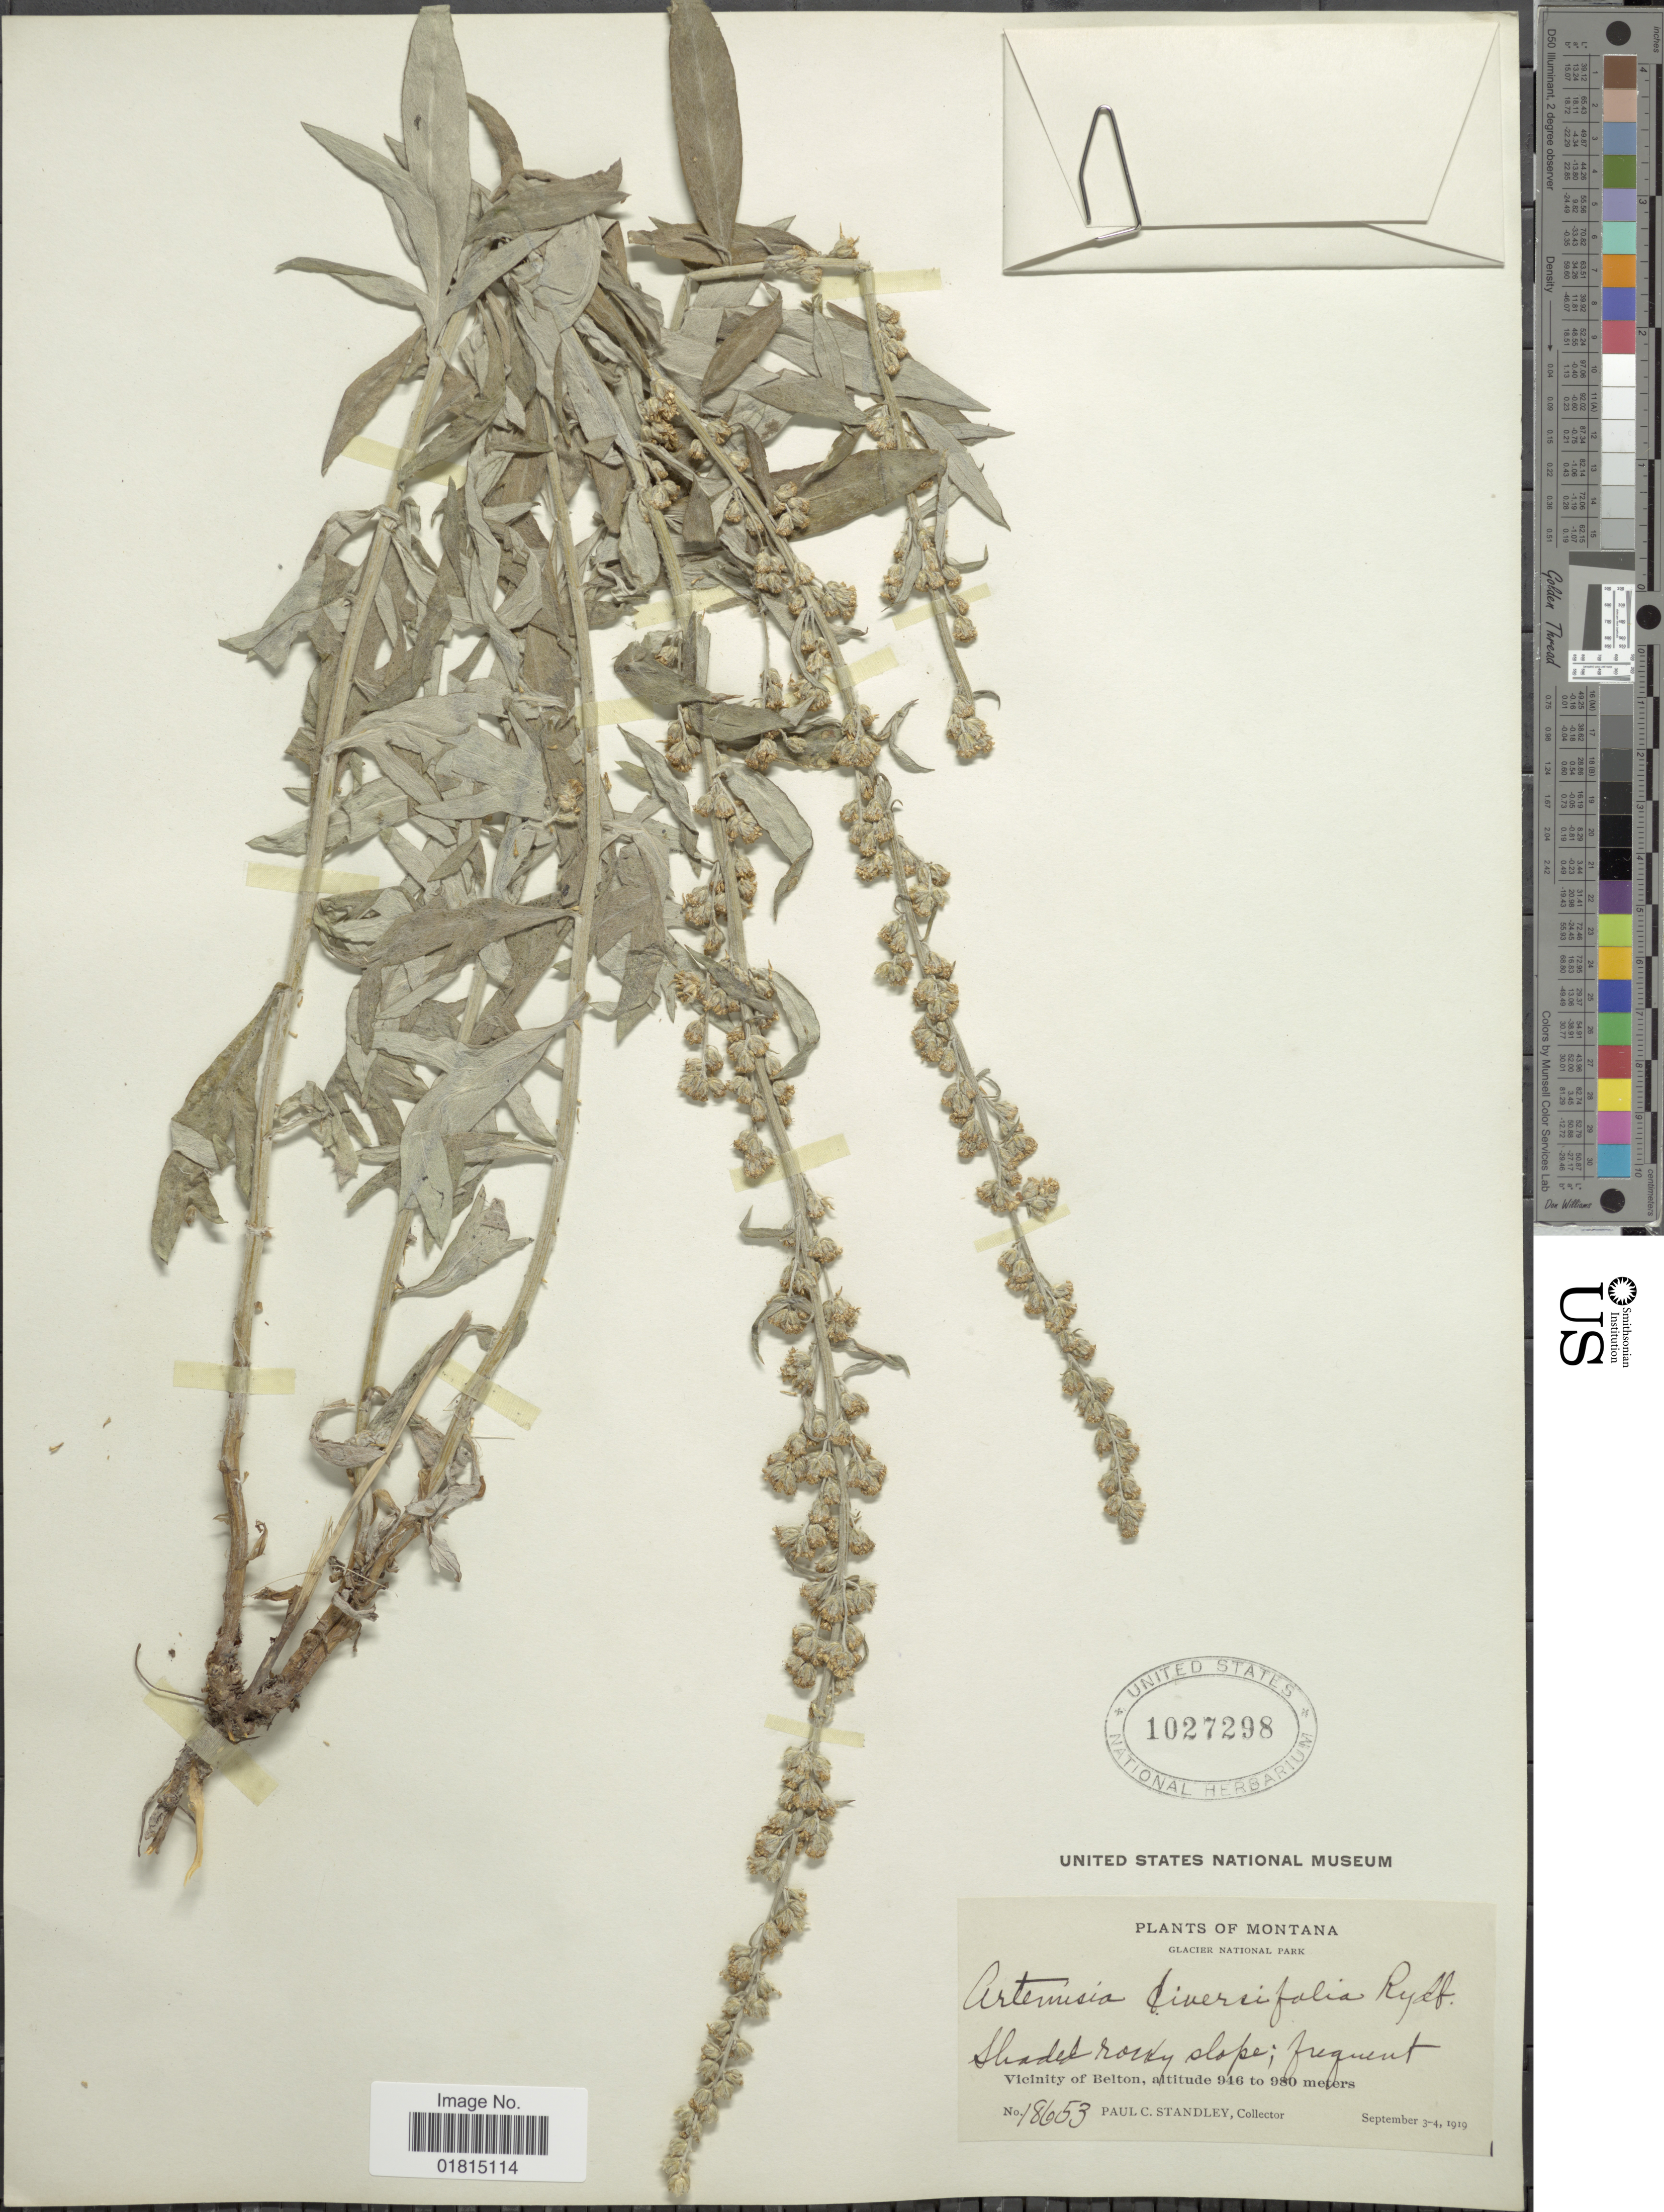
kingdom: Plantae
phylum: Tracheophyta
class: Magnoliopsida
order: Asterales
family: Asteraceae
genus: Artemisia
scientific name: Artemisia diversifolia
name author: Rydb.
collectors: P. C. Standley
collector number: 18653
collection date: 1919-09-03/1919-09-04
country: United States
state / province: Montana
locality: Glacier National Park. Shaded rocky slope; frequent. Vicinity of Belton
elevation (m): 946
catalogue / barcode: US 1027298